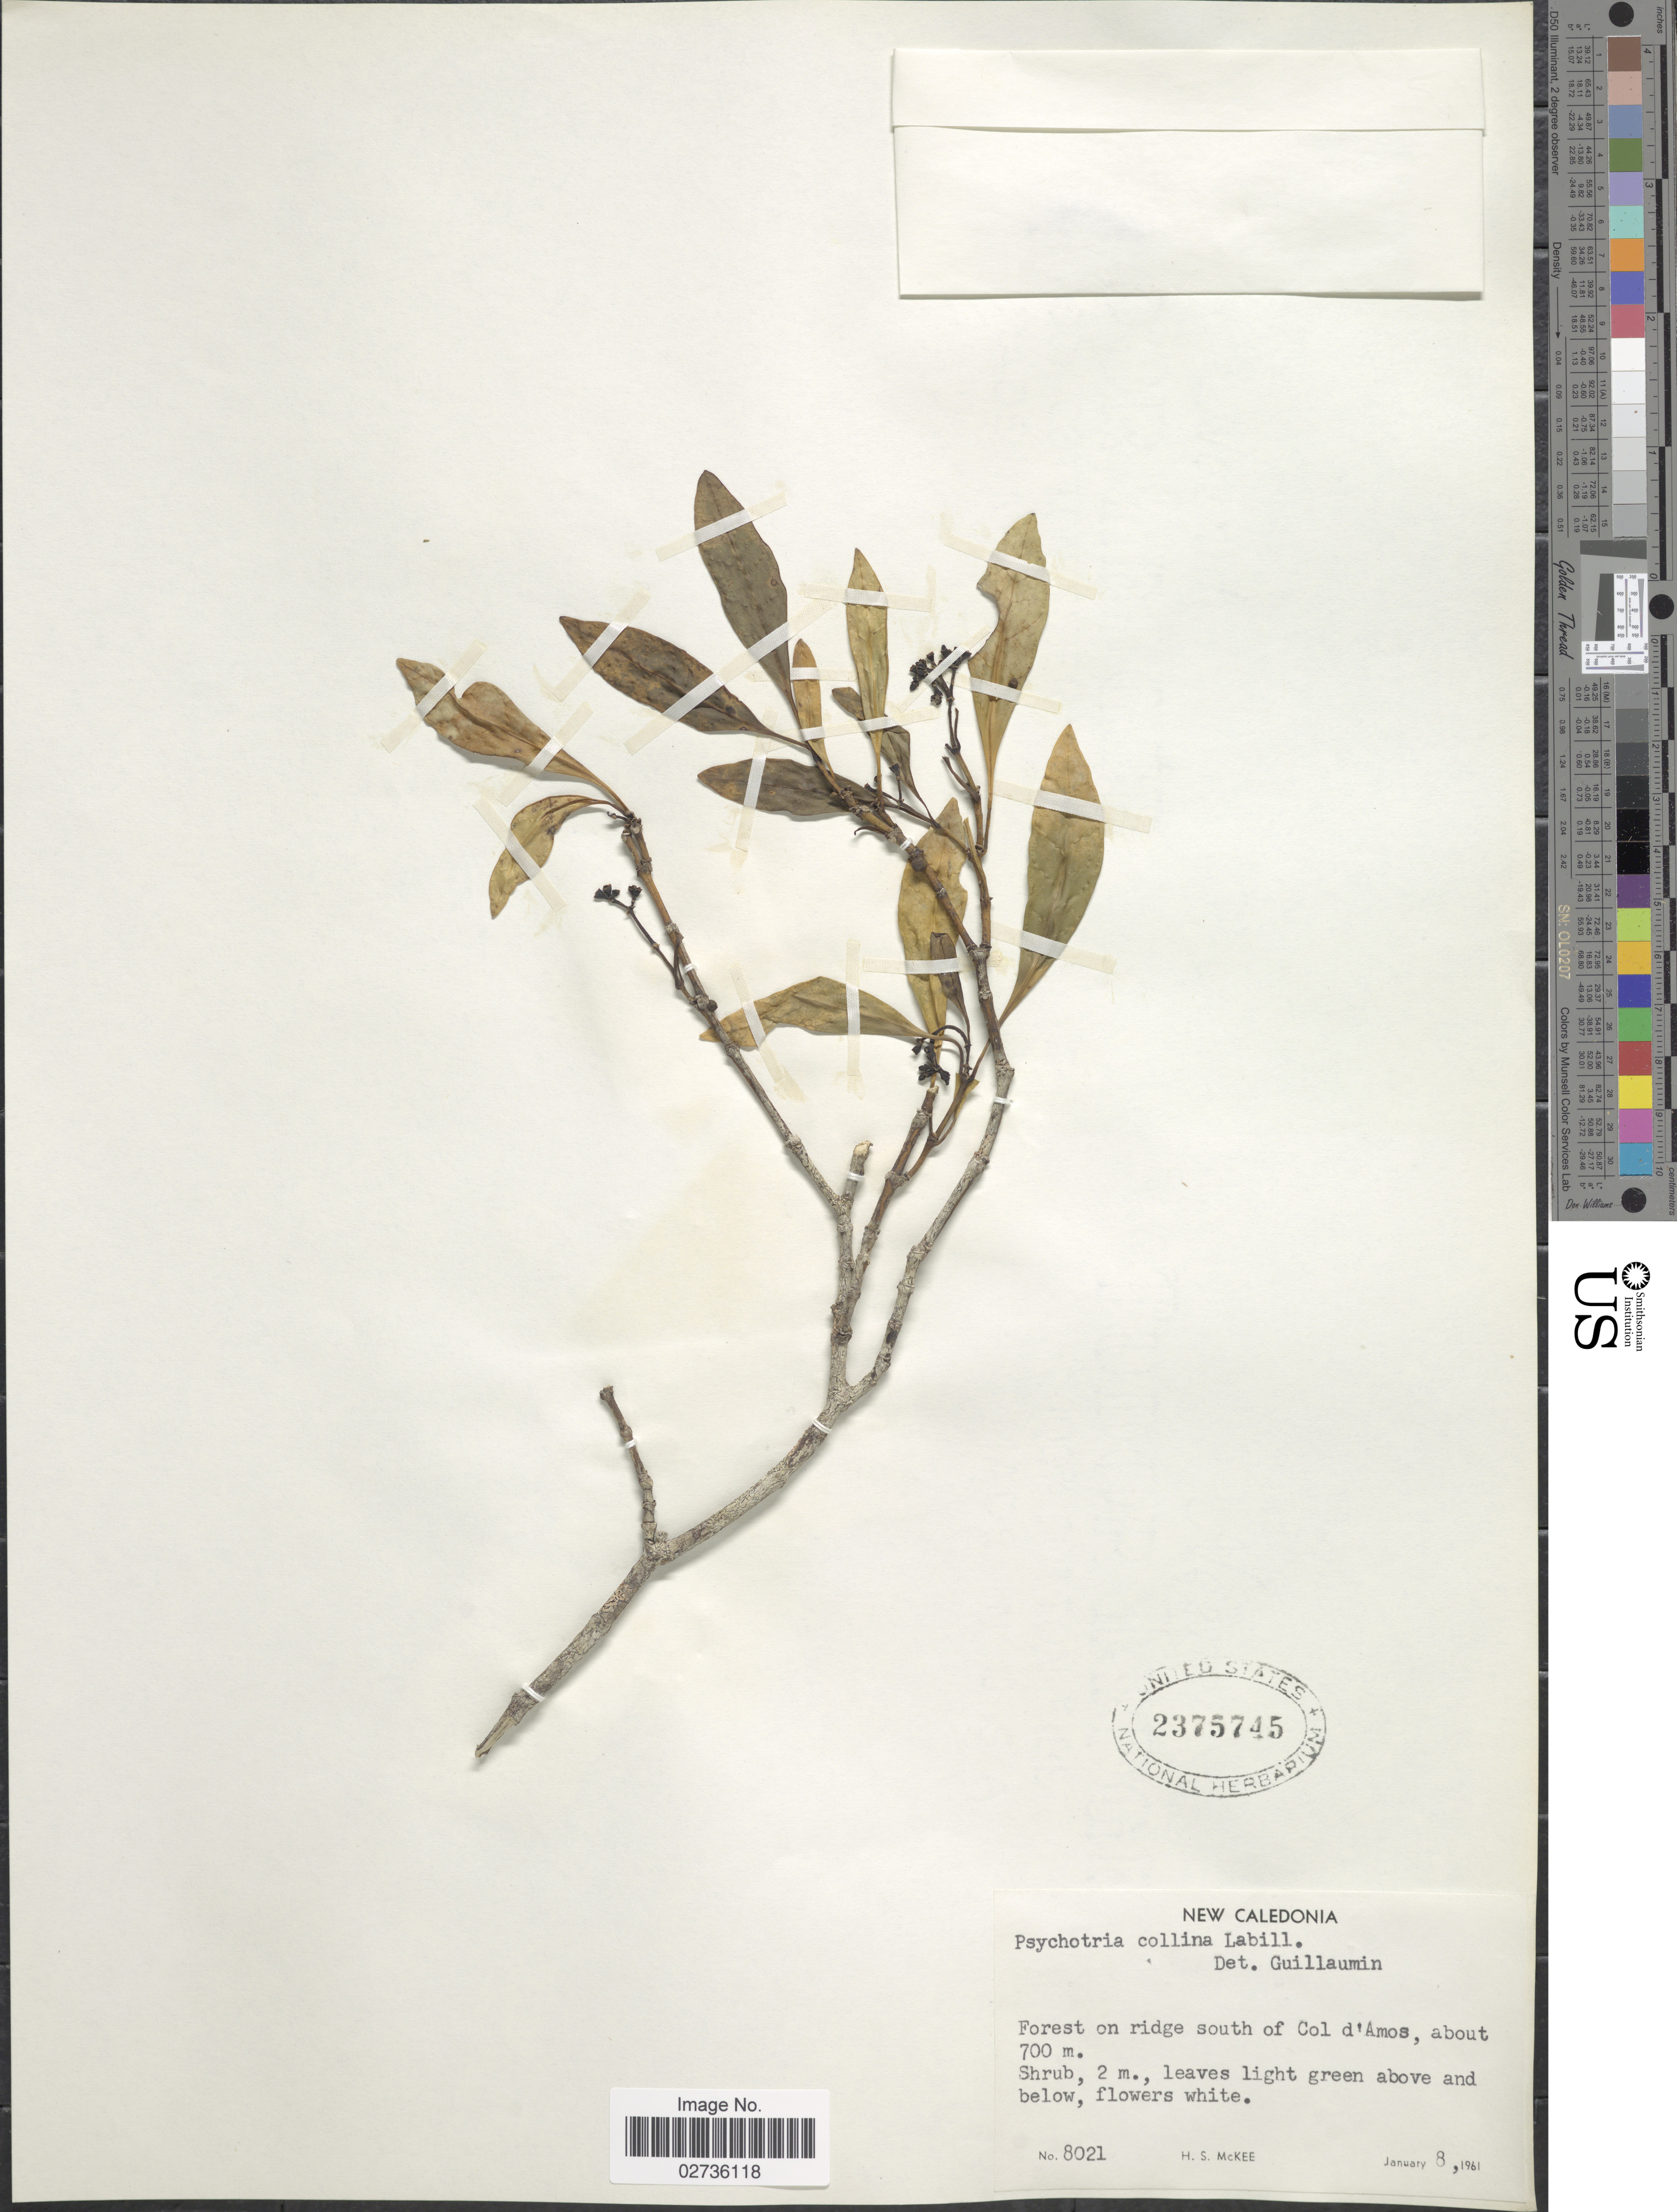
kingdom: Plantae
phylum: Tracheophyta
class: Magnoliopsida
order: Gentianales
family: Rubiaceae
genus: Psychotria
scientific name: Psychotria collina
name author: Labill.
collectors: H. S. McKee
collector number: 8021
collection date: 1961-01-08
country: New Caledonia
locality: Forest on ridge south of Col d'Amos.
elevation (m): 700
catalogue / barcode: US 2375745